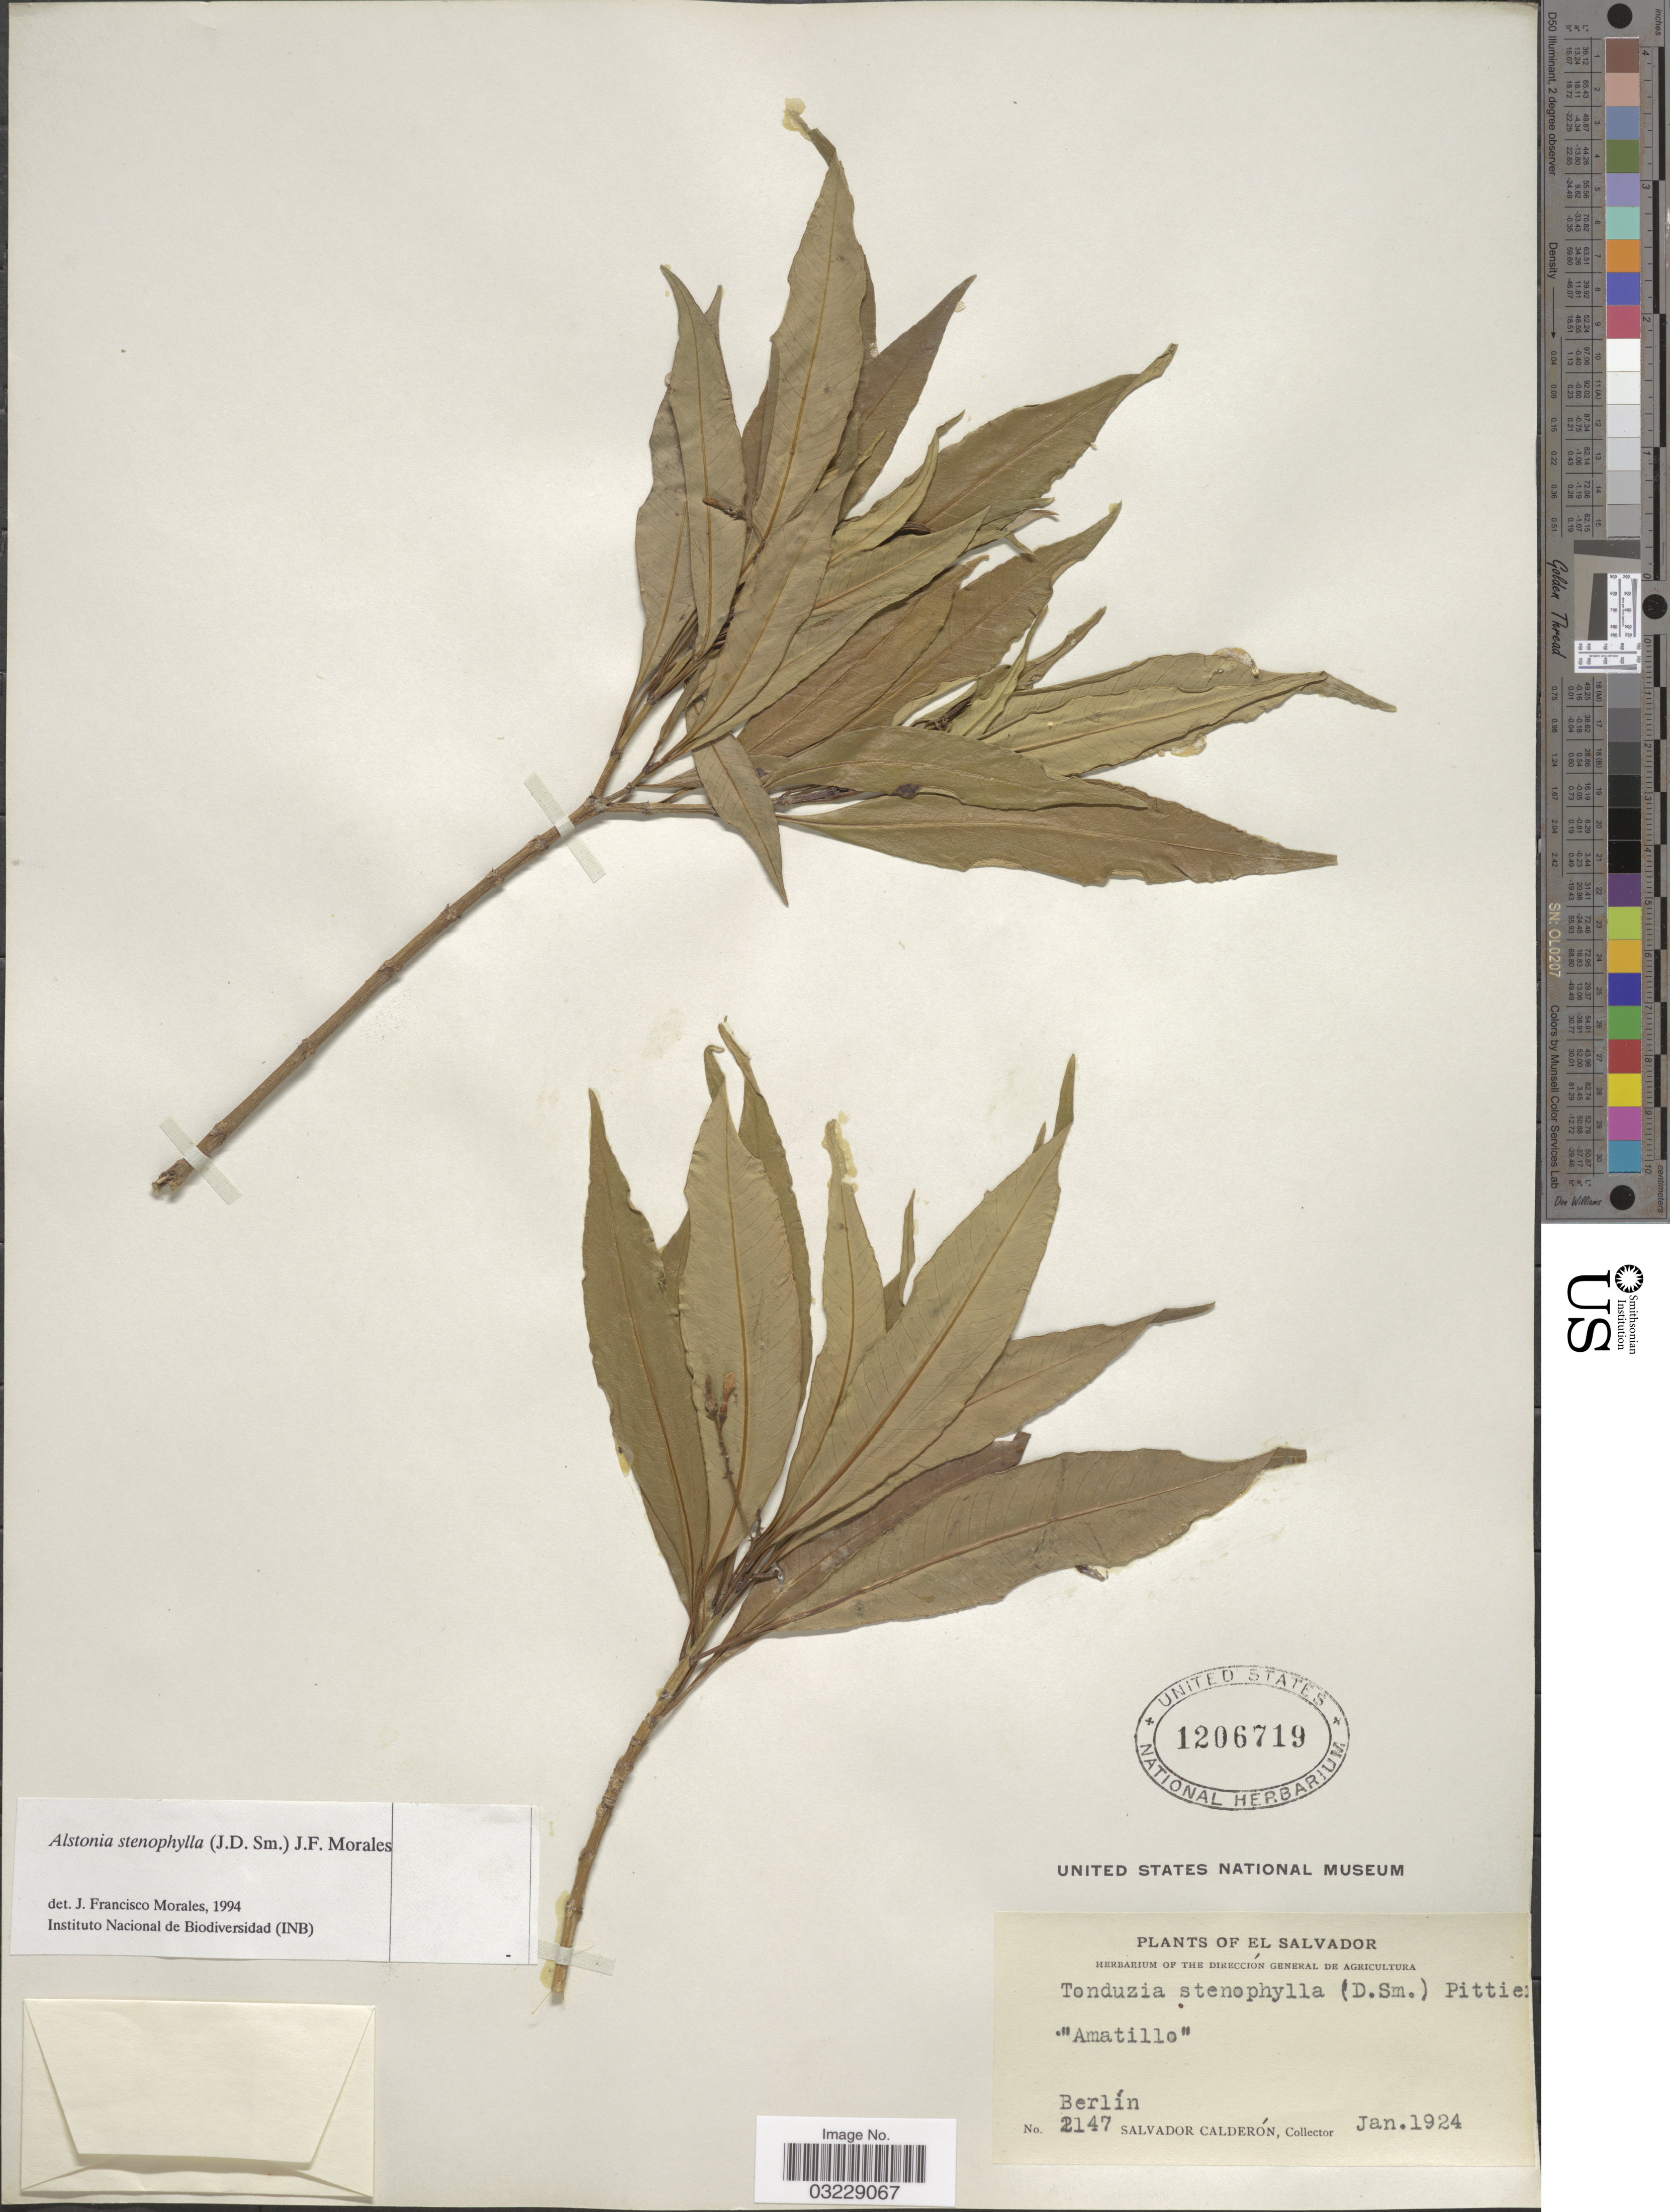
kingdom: Plantae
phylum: Tracheophyta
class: Magnoliopsida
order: Gentianales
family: Apocynaceae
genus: Alstonia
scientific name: Alstonia stenophylla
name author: Guillaumin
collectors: S. Calderón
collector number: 2147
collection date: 1924-01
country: El Salvador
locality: Berlín.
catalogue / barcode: US 1206719